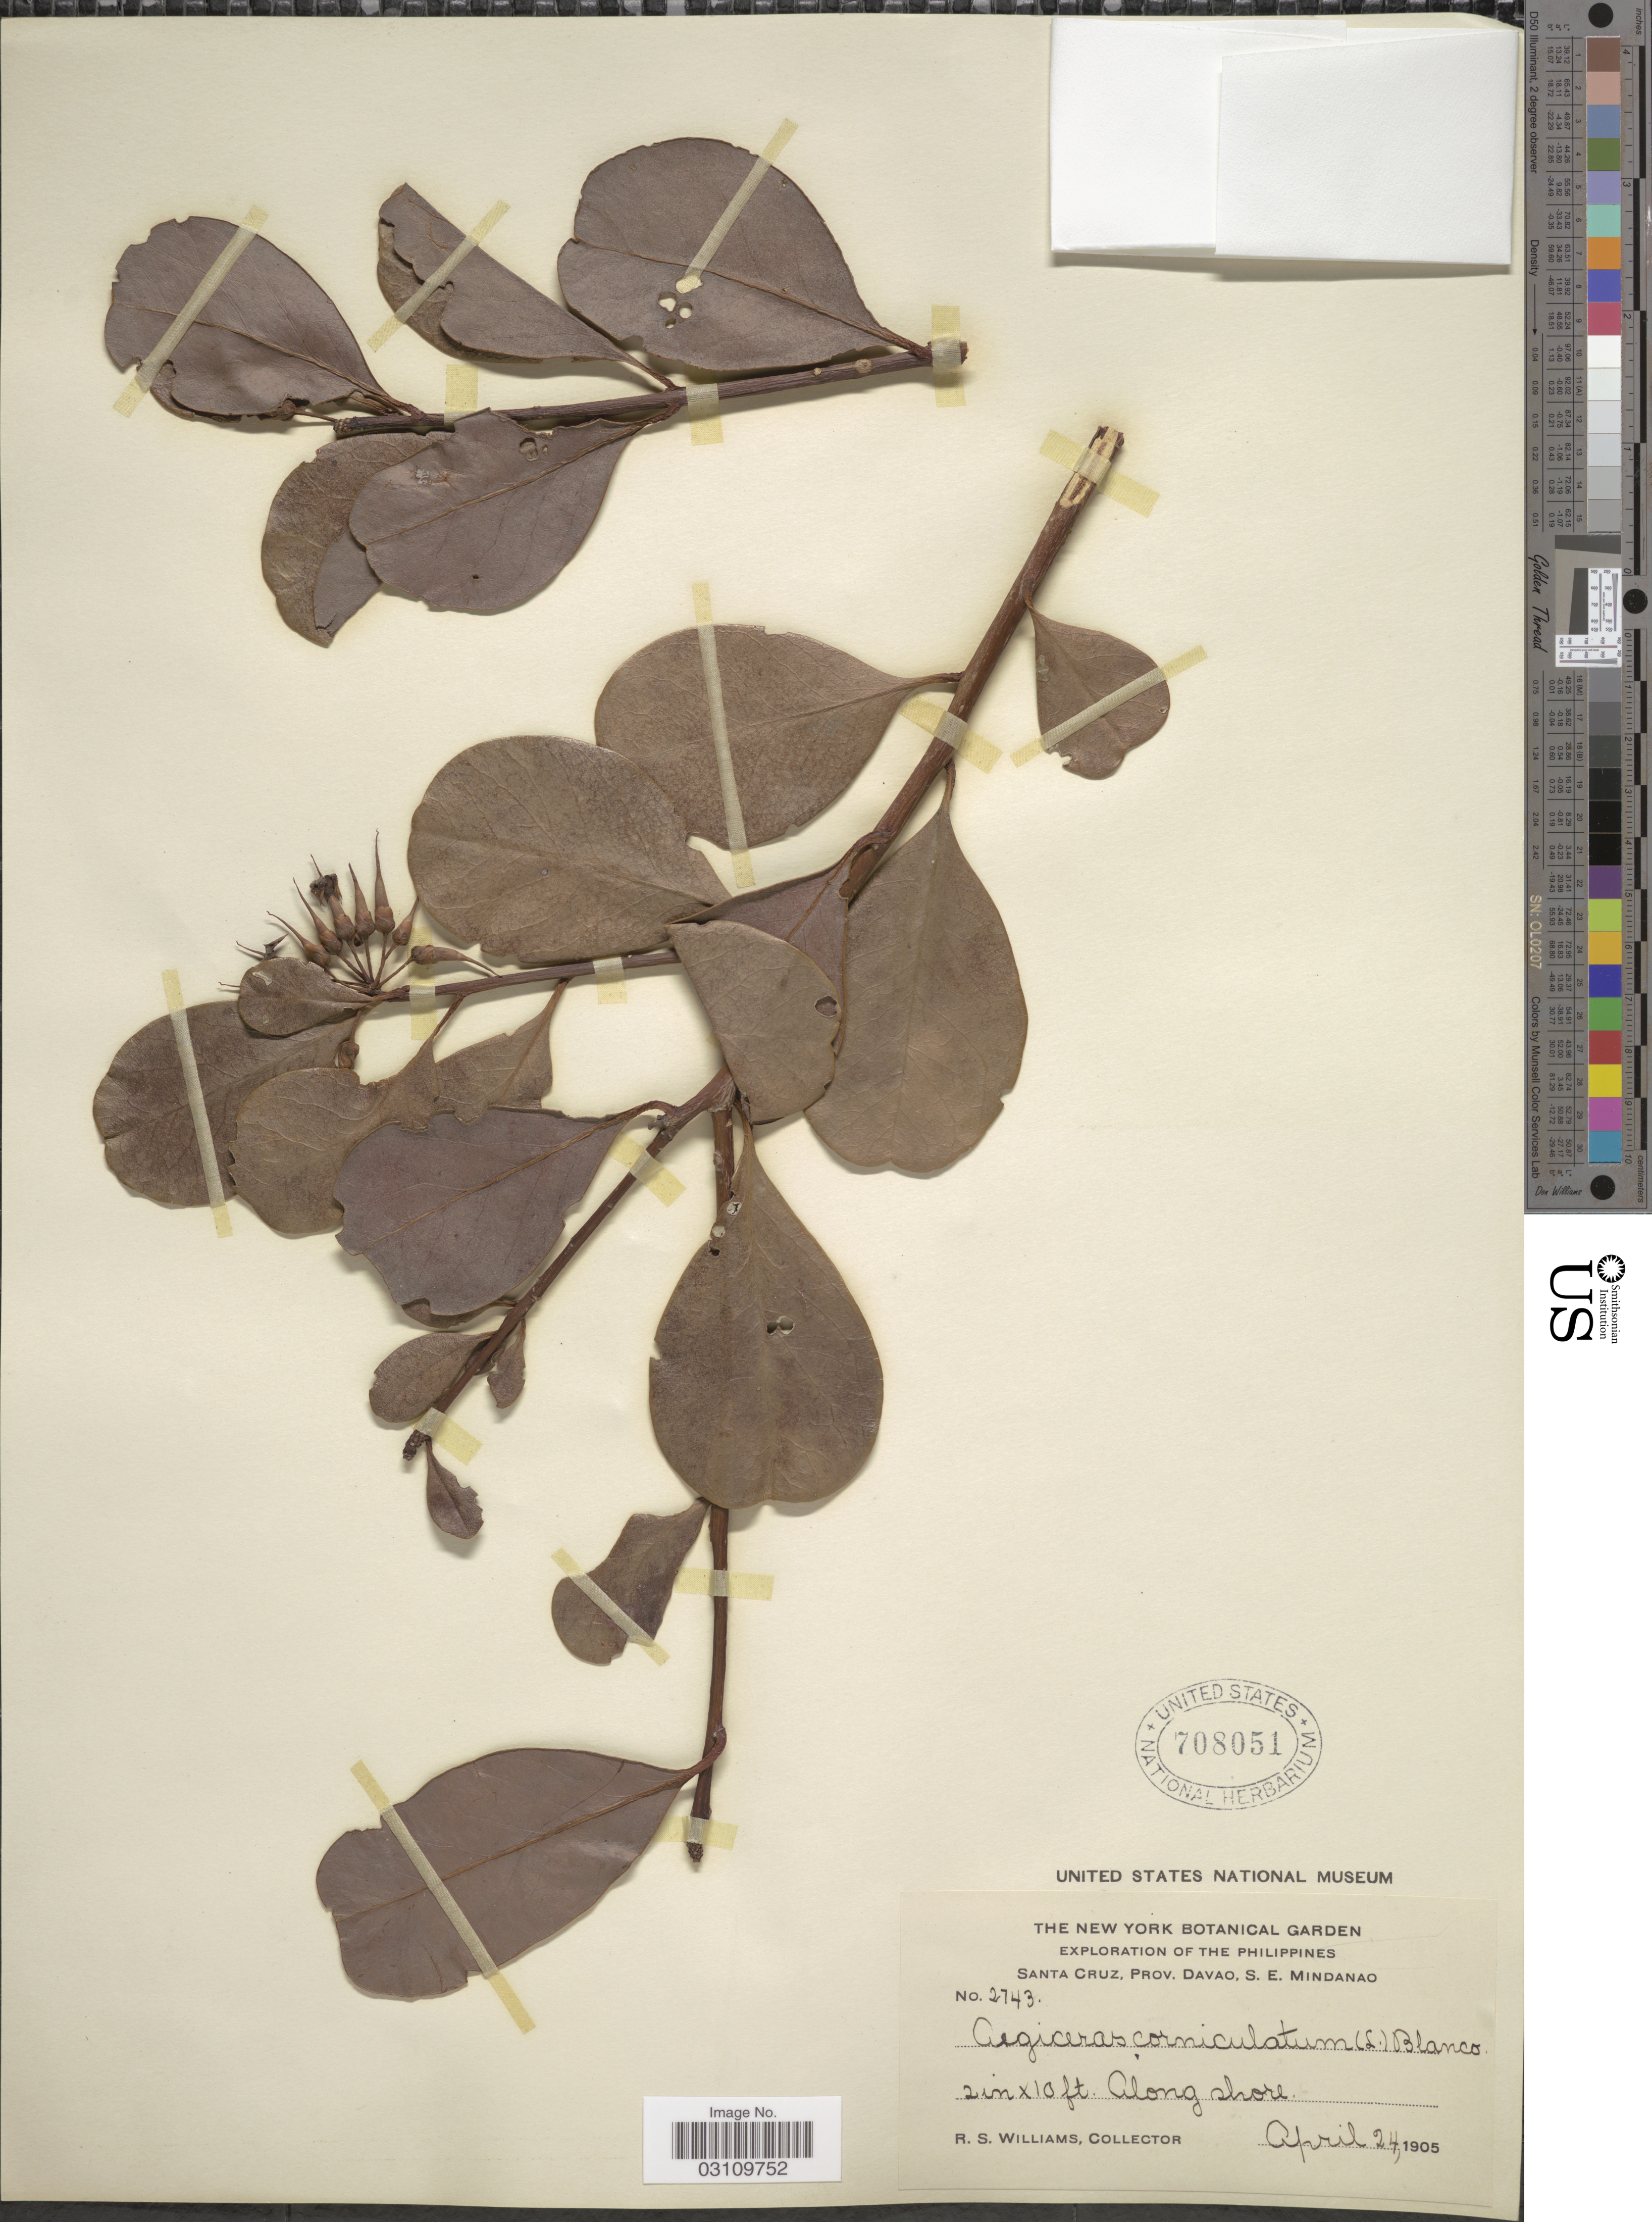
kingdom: Plantae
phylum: Tracheophyta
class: Magnoliopsida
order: Ericales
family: Primulaceae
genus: Aegiceras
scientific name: Aegiceras corniculatum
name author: (L.) Blanco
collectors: R. S. Williams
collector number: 2743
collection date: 1905-04-24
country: Philippines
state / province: Davao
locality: Santa Cruz, Prov. Davao, S.E. Mindanao.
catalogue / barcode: US 708051